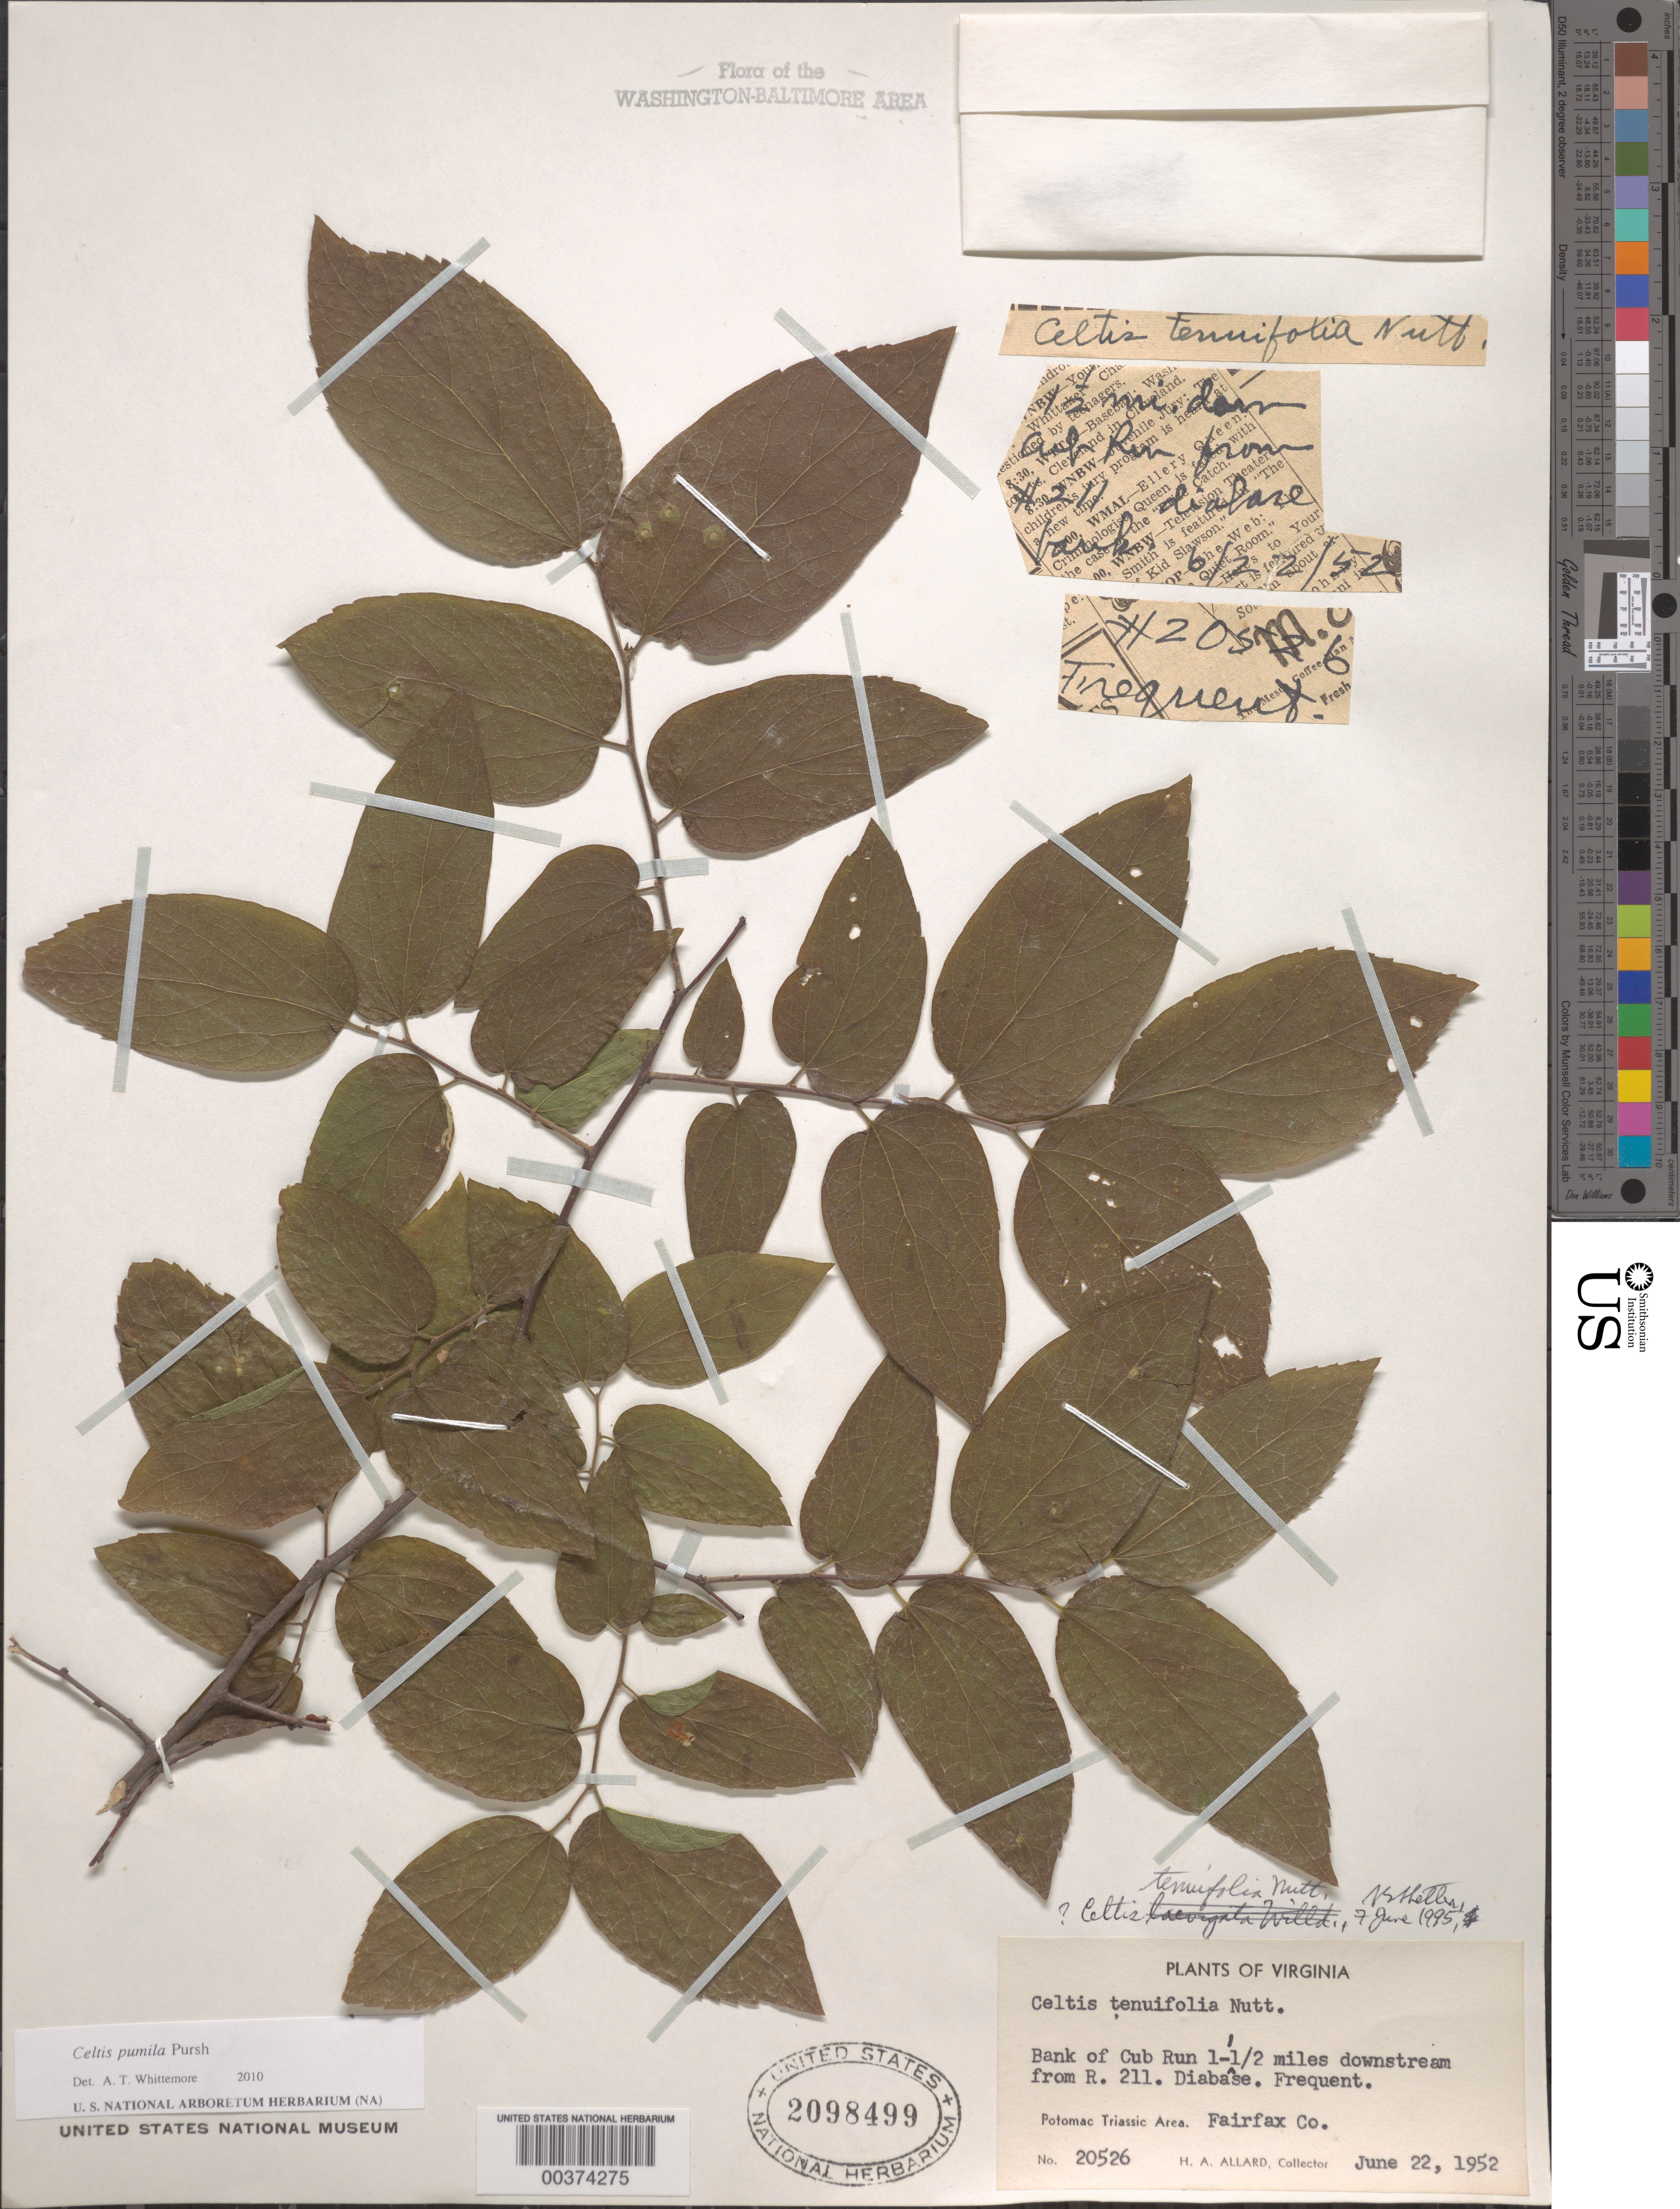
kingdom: Plantae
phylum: Tracheophyta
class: Magnoliopsida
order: Rosales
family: Cannabaceae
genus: Celtis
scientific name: Celtis pumila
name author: Pursh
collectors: H. A. Allard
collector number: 20526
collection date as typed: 22 Jun 1952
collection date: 1952-06-22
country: United States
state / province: Virginia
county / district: Fairfax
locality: Downstream from Route 211 on Cub Run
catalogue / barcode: US 2098499